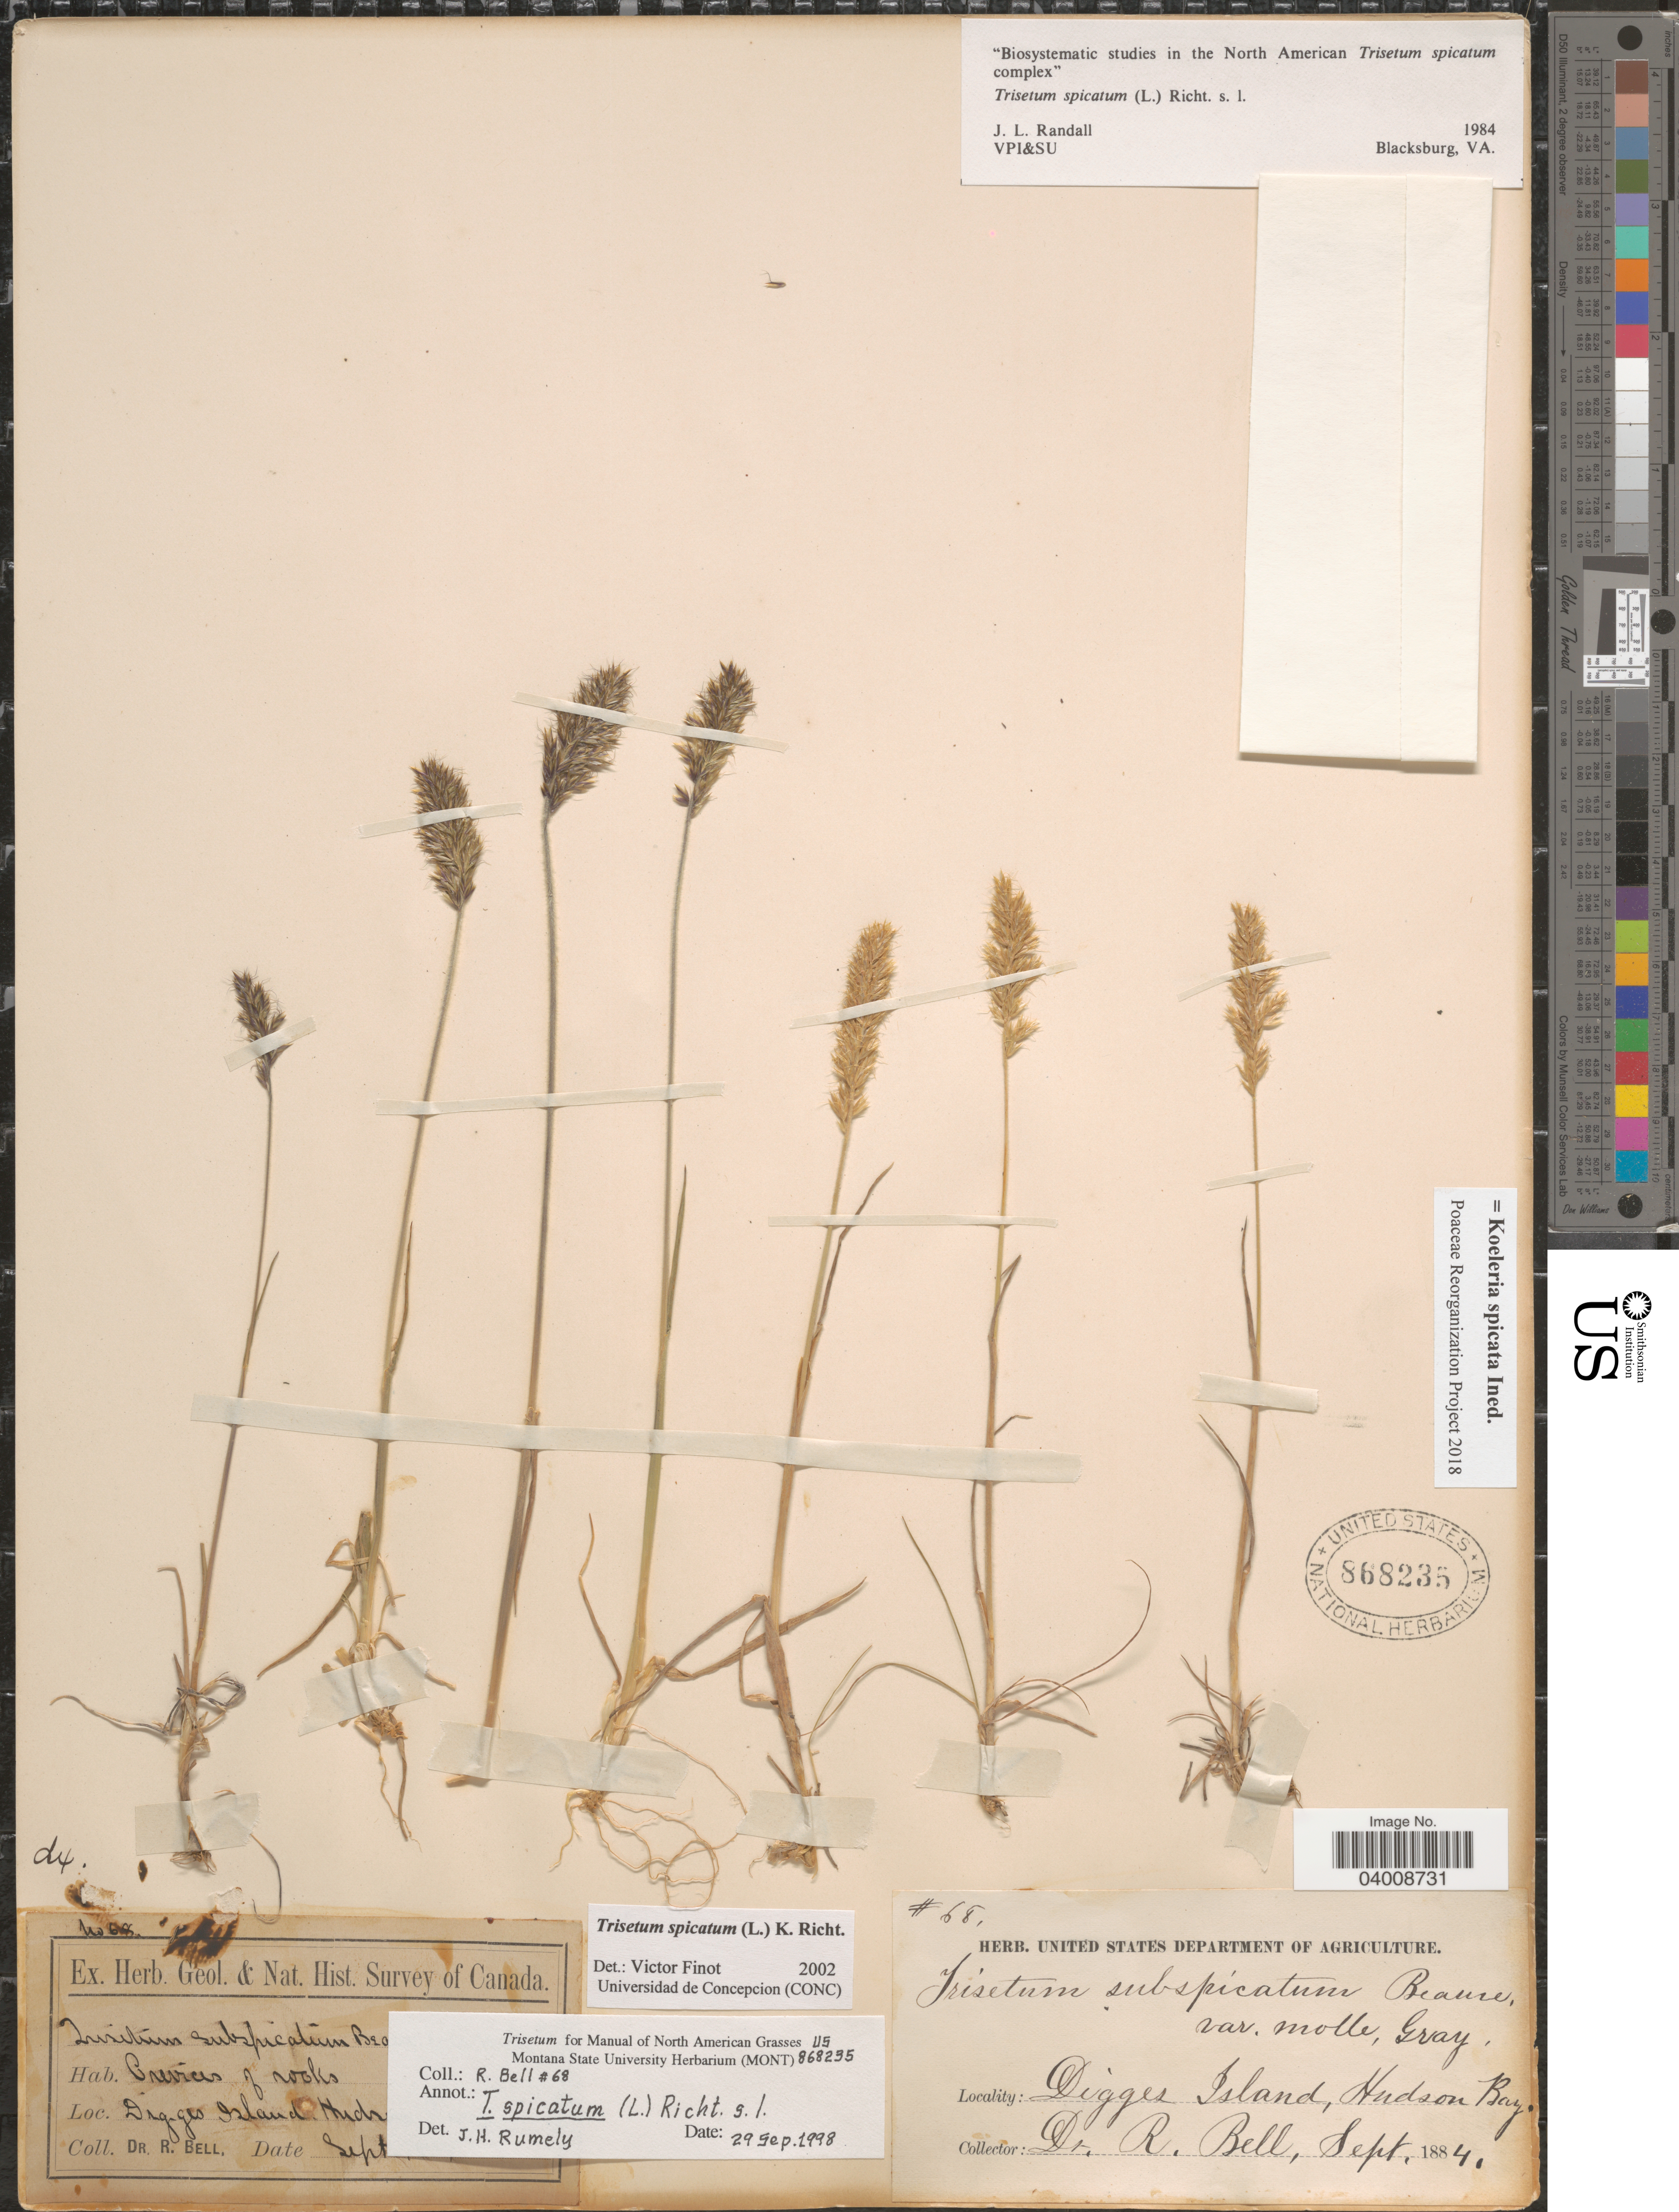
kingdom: Plantae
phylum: Tracheophyta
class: Liliopsida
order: Poales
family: Poaceae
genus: Koeleria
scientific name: Koeleria spicata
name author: (L.) Barberá et al.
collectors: C. R. Bell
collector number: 68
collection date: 1884-09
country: Canada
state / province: Nunavut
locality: Digges Island, Hudson Bay.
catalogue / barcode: US 868235